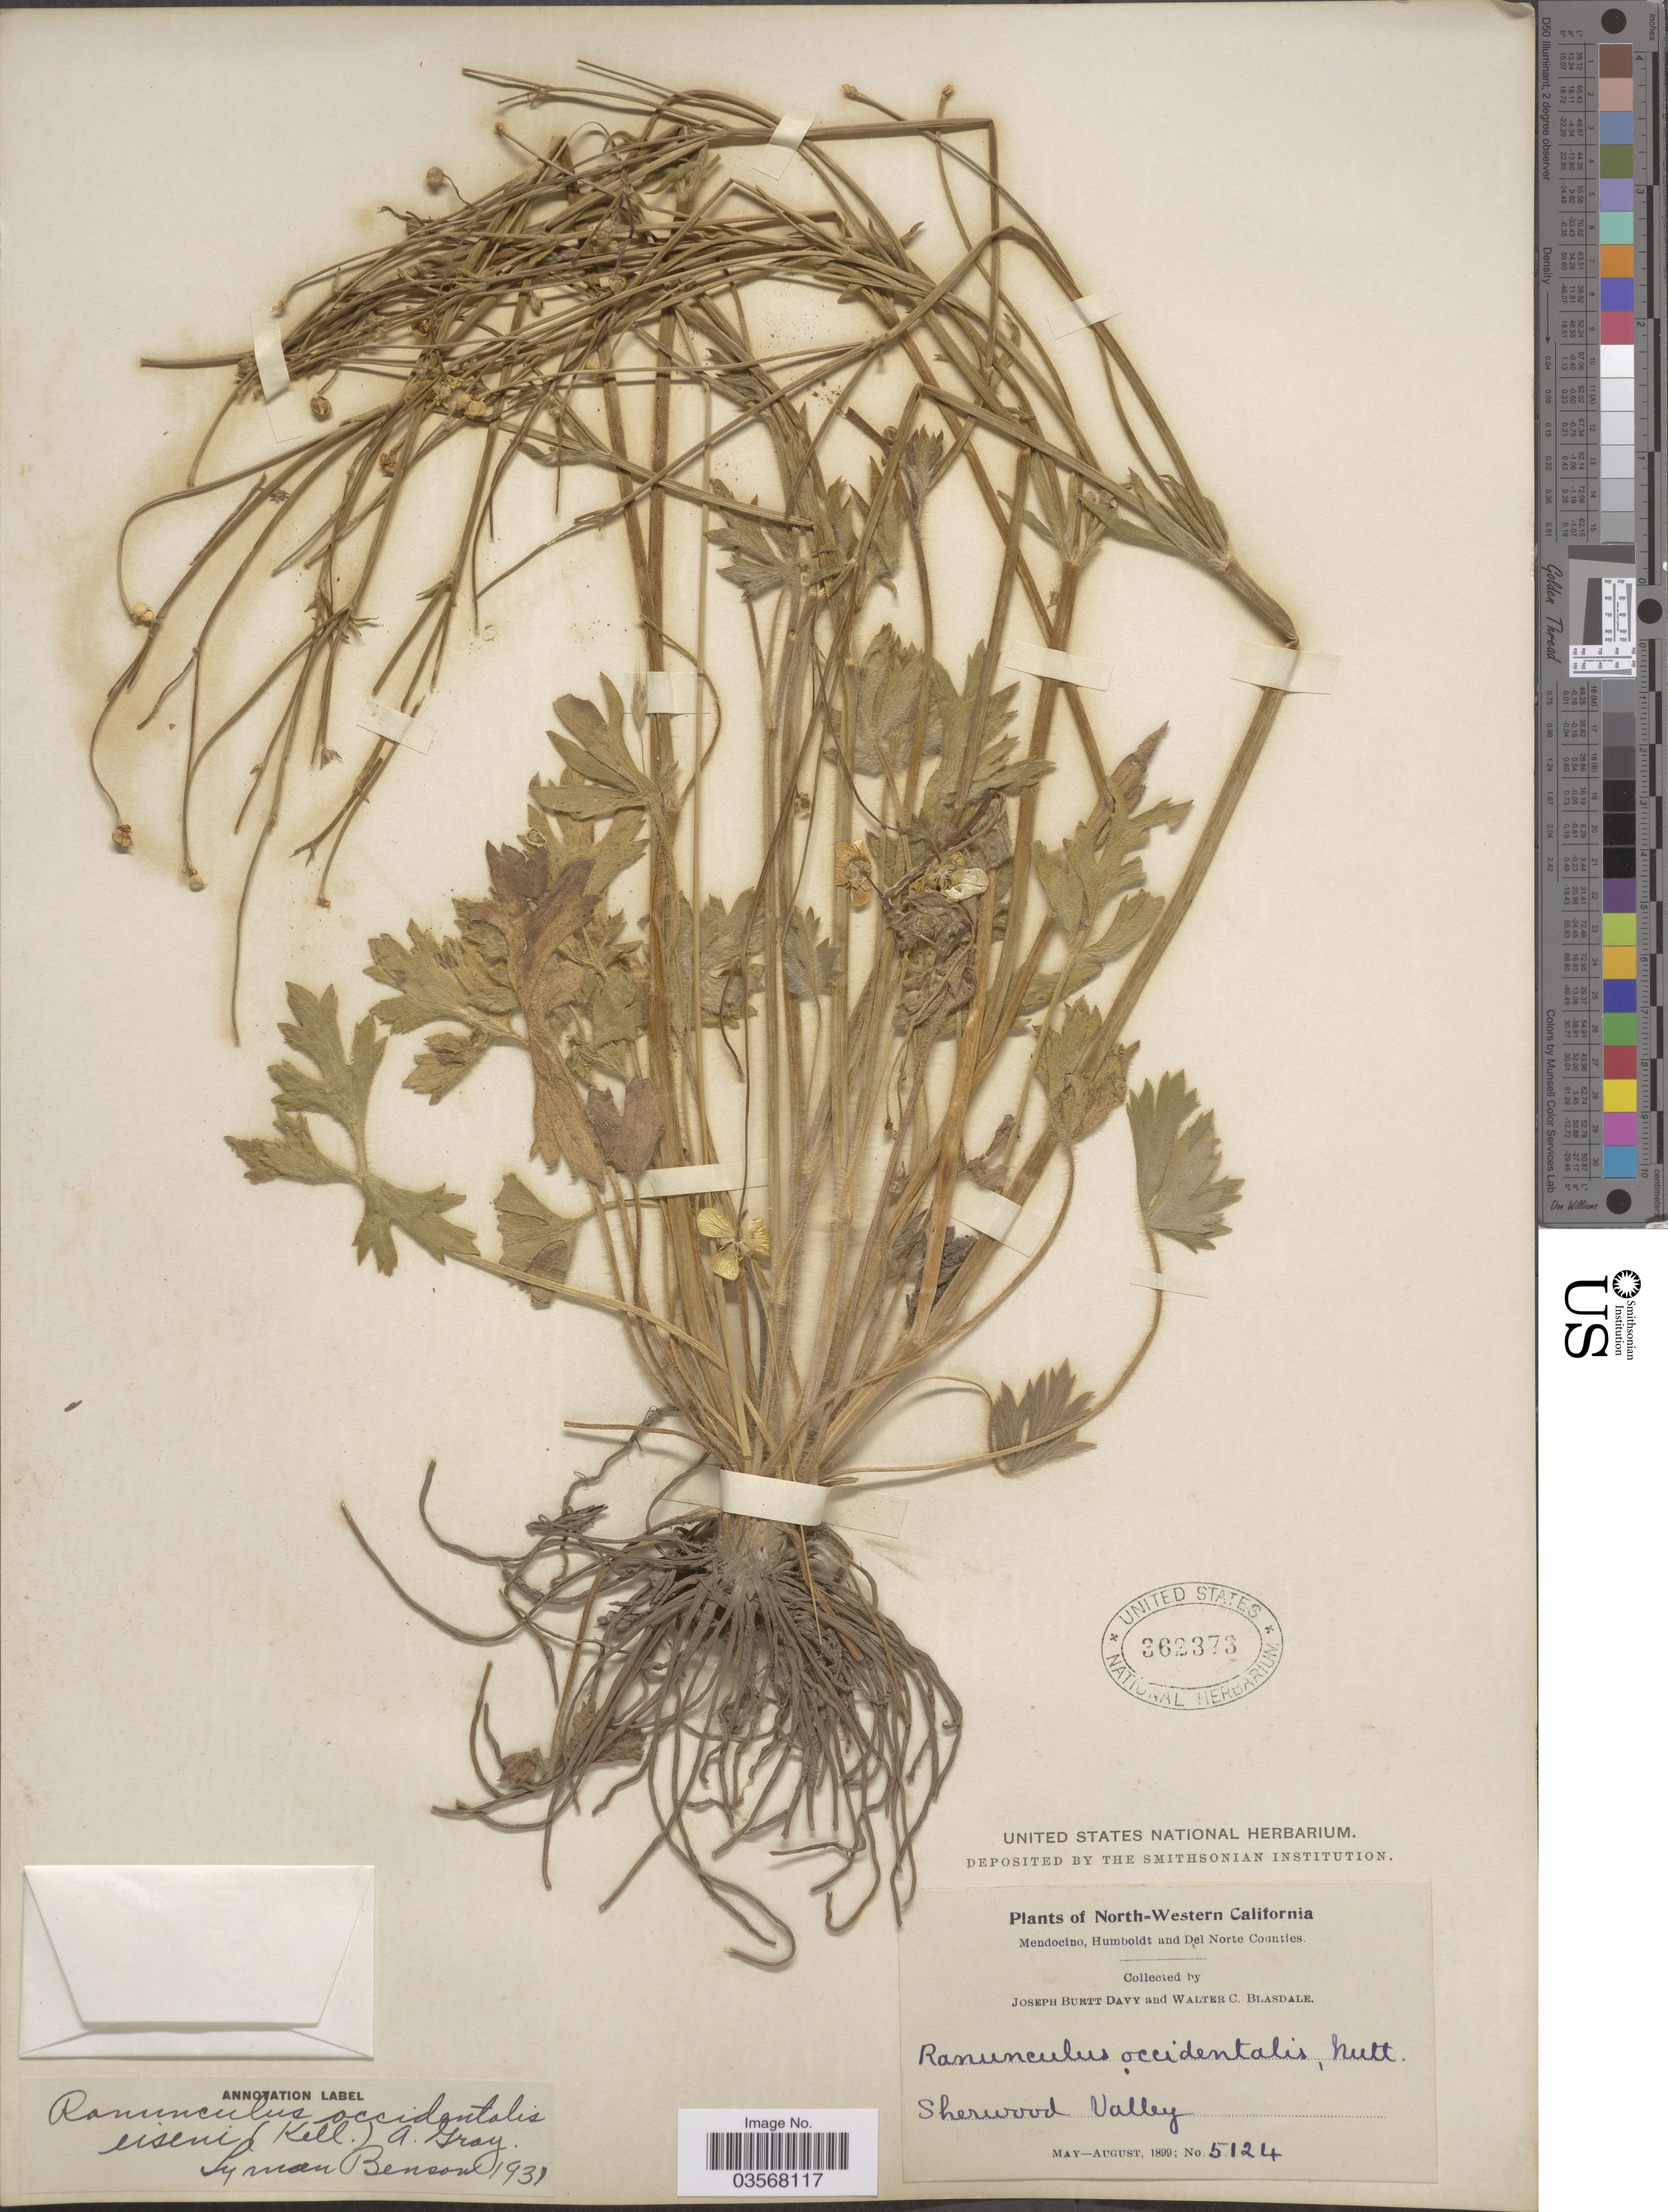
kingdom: Plantae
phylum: Tracheophyta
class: Magnoliopsida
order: Ranunculales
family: Ranunculaceae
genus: Ranunculus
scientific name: Ranunculus occidentalis var. eisenii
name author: Nutt.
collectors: J. Burtt Davy & W. Blasdale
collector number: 5124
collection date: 1899-05/1899-08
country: United States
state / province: California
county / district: Mendocino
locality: North-Western California. Mendocino, Humboldt and Del Norte Counties. Sherwood Valley.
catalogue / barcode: US 362373